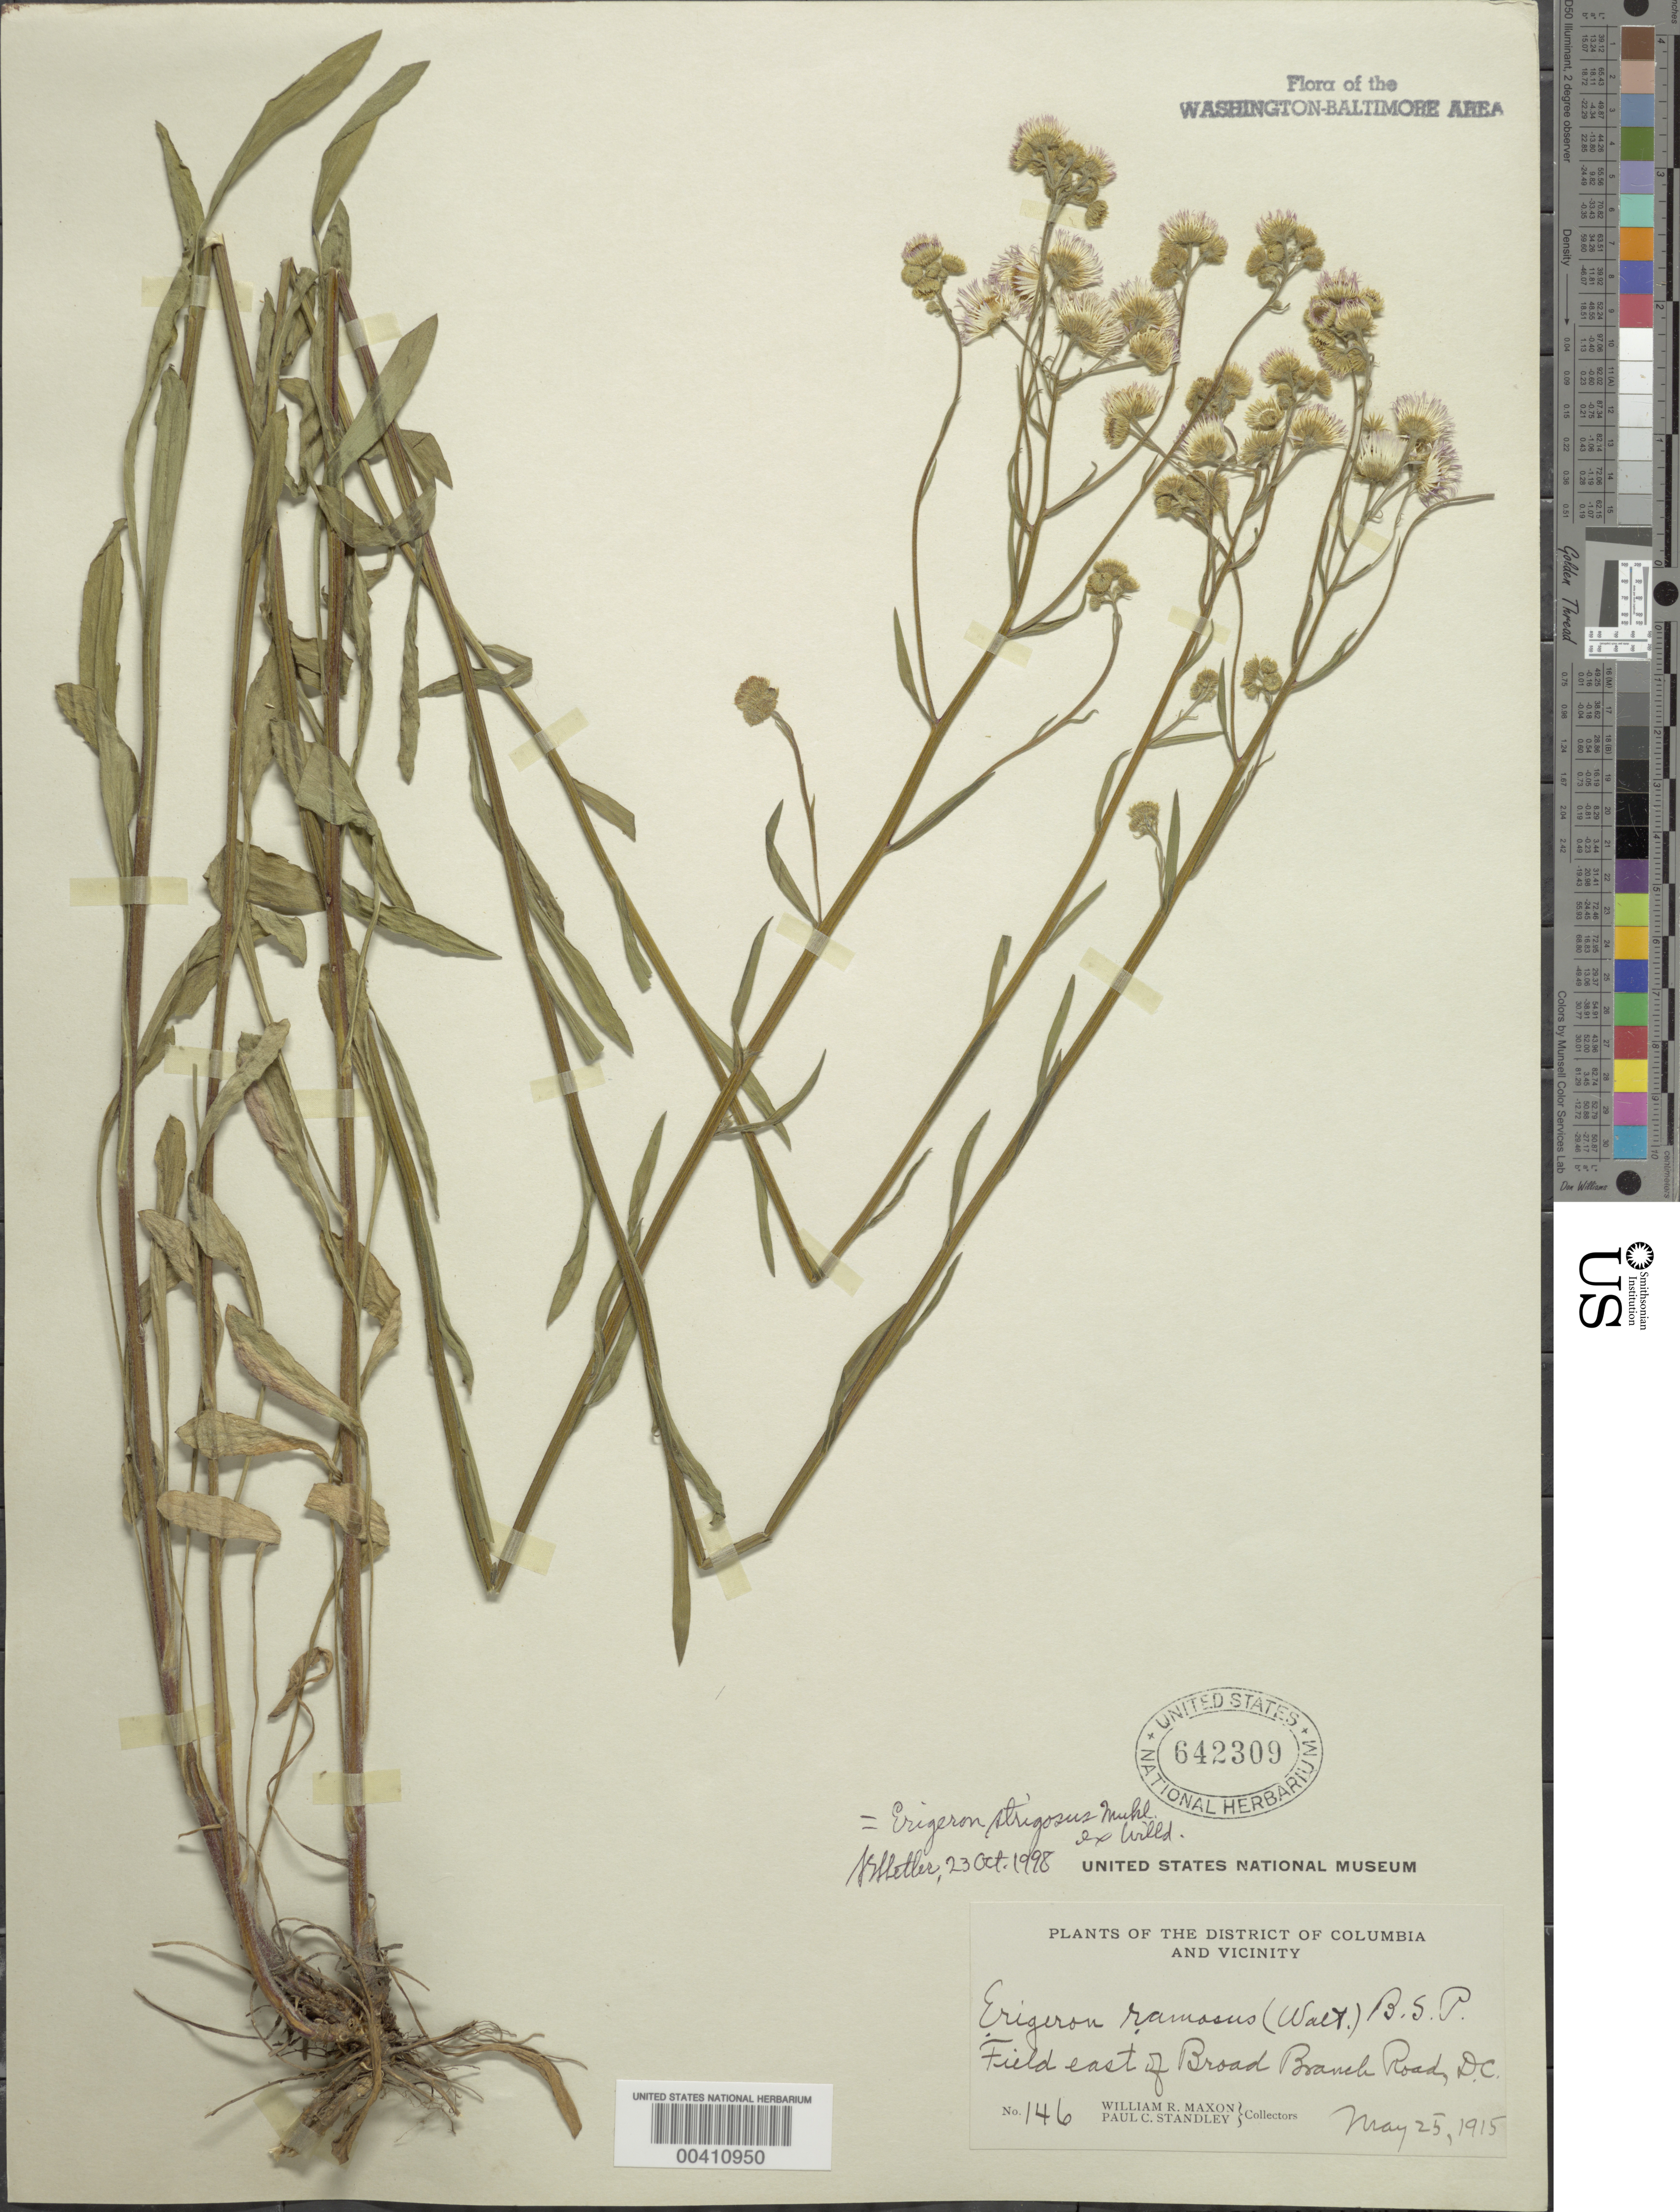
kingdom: Plantae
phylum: Tracheophyta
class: Magnoliopsida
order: Asterales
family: Asteraceae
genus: Erigeron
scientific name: Erigeron strigosus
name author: Muhl. ex Willd.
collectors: W. R. Maxon & P. C. Standley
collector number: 146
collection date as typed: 25 May 1915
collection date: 1915-05-25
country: United States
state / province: District of Columbia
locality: East of Broad Branch Rd. Rock Creek Park & vicinity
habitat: Field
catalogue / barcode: US 642309